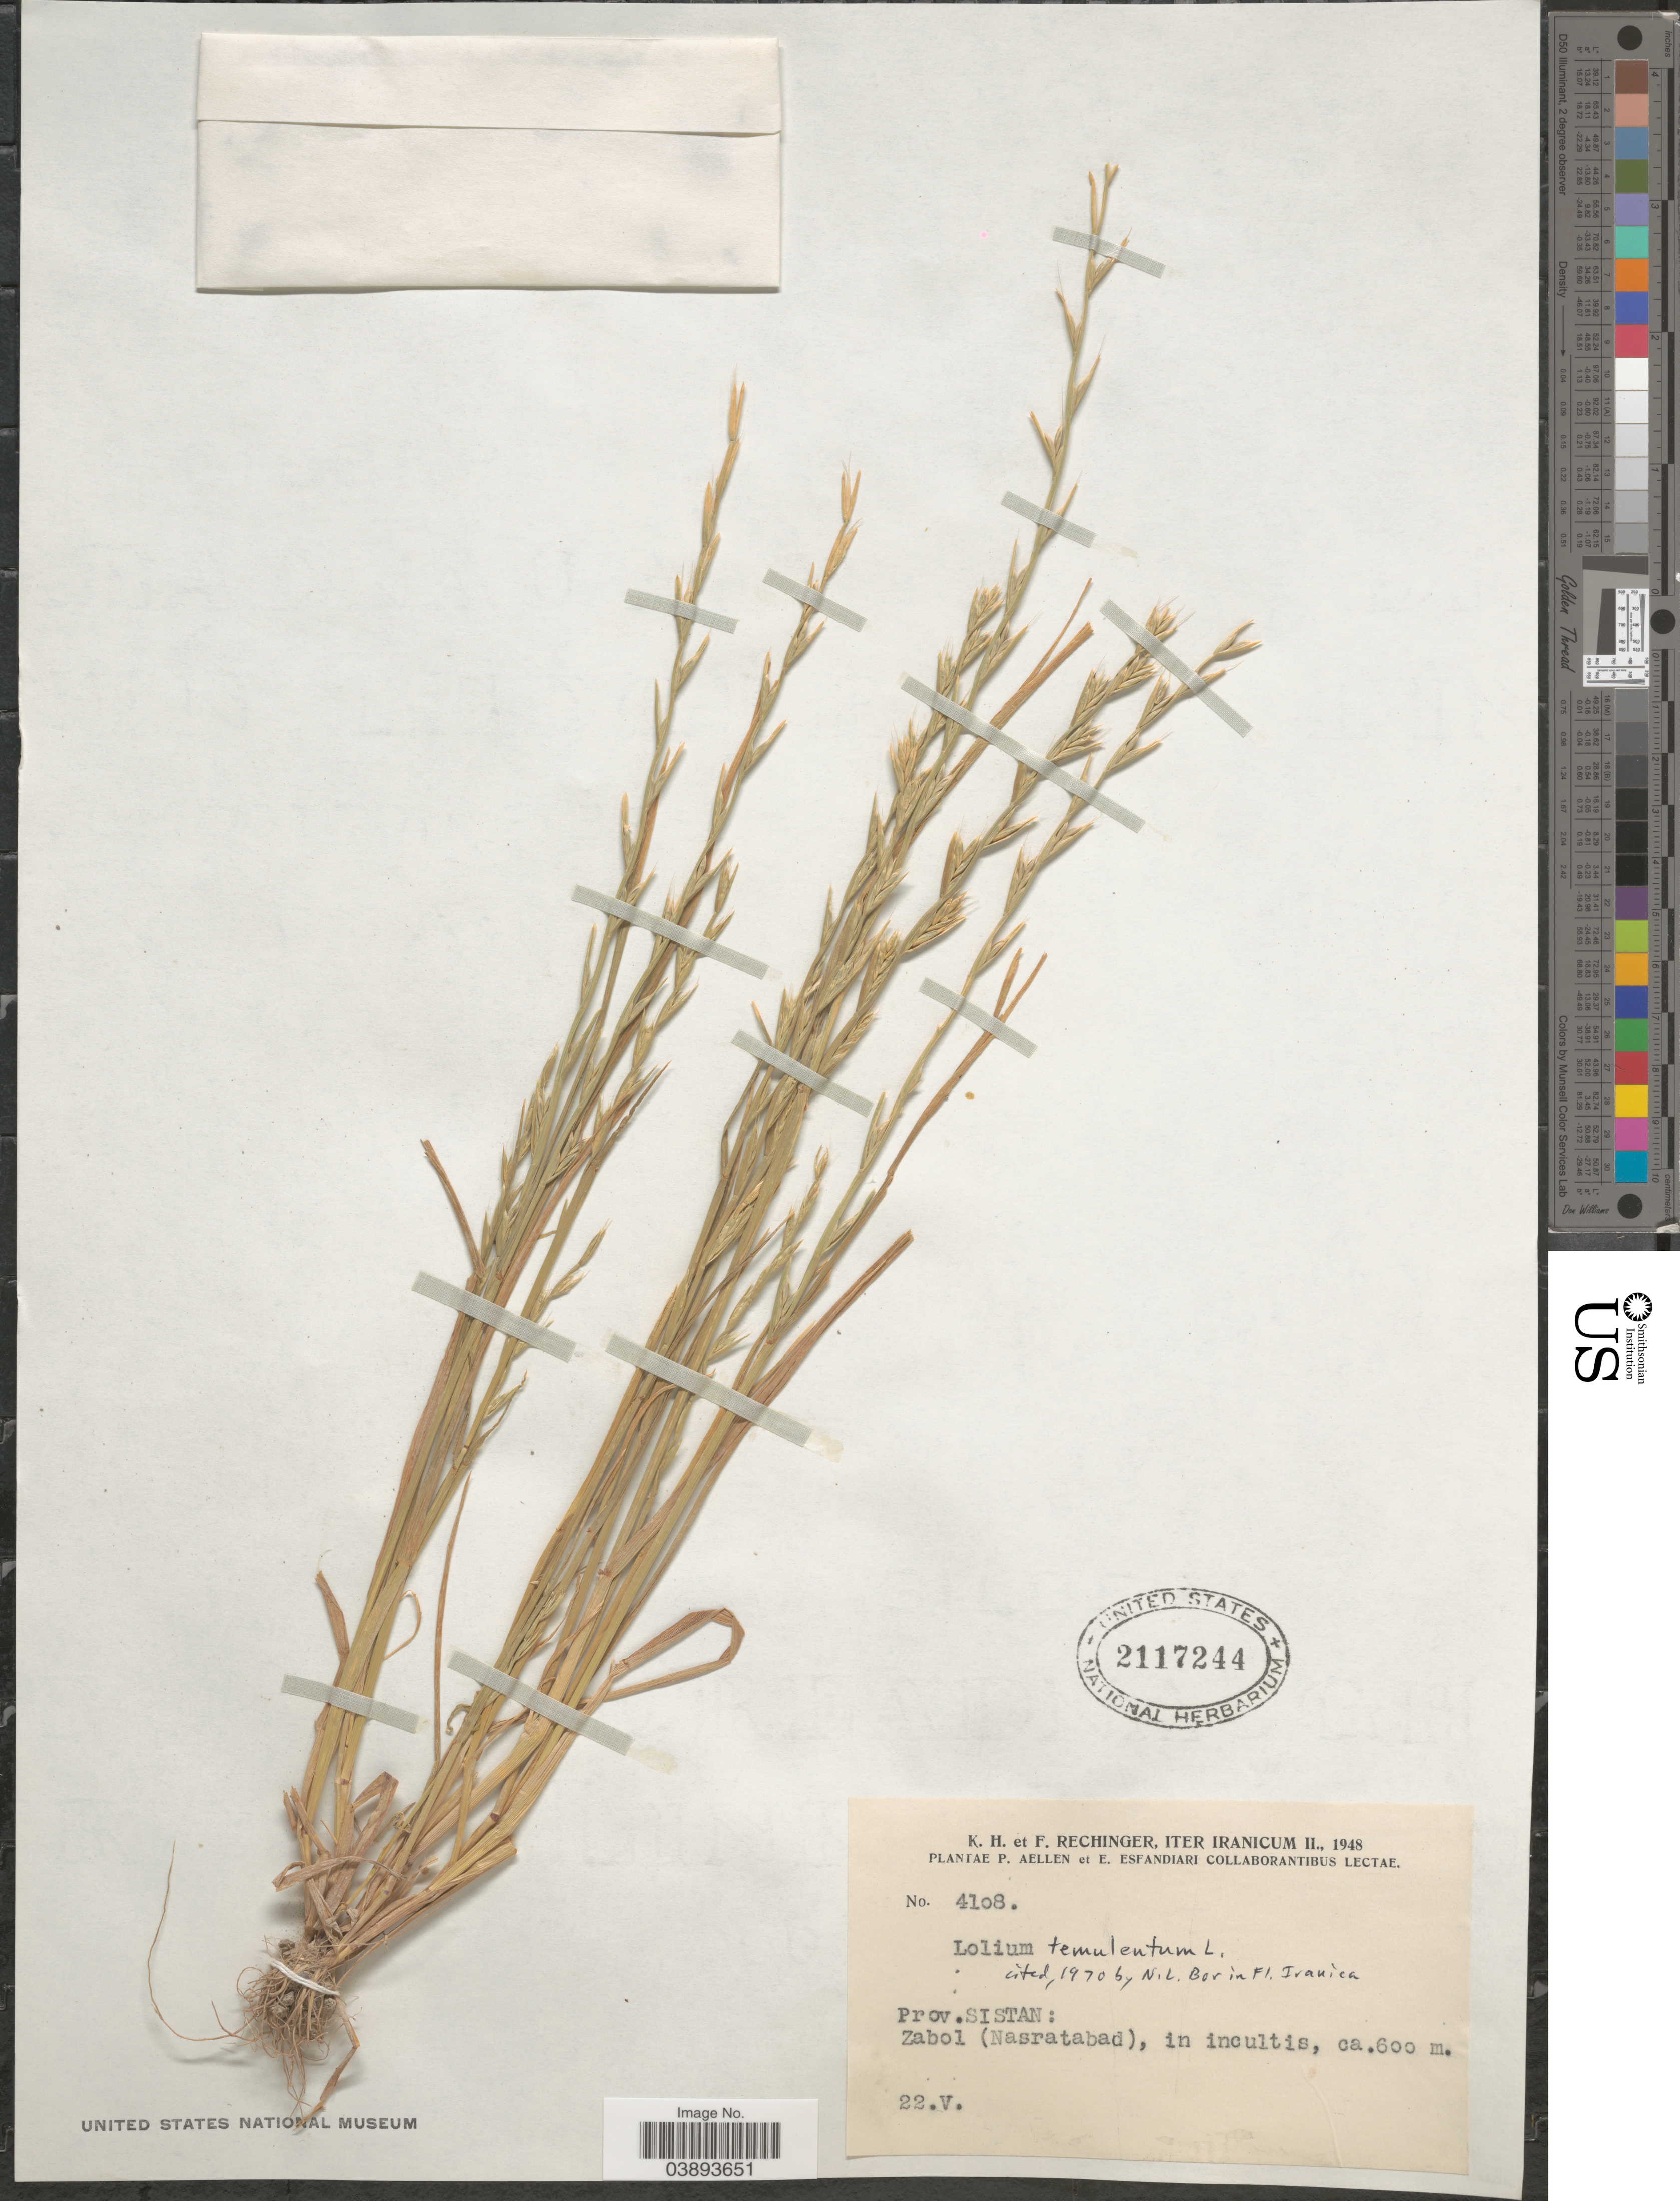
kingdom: Plantae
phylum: Tracheophyta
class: Liliopsida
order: Poales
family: Poaceae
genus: Lolium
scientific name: Lolium temulentum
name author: L.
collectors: K. H. Rechinger & F. Rechinger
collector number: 4108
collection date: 1948-05-22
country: Iran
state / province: Sistan and Baluchistan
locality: Iter Iranicum. Prov. Sistan: Zabol (Nasratabad), in incultis.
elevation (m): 600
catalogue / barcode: US 2117244